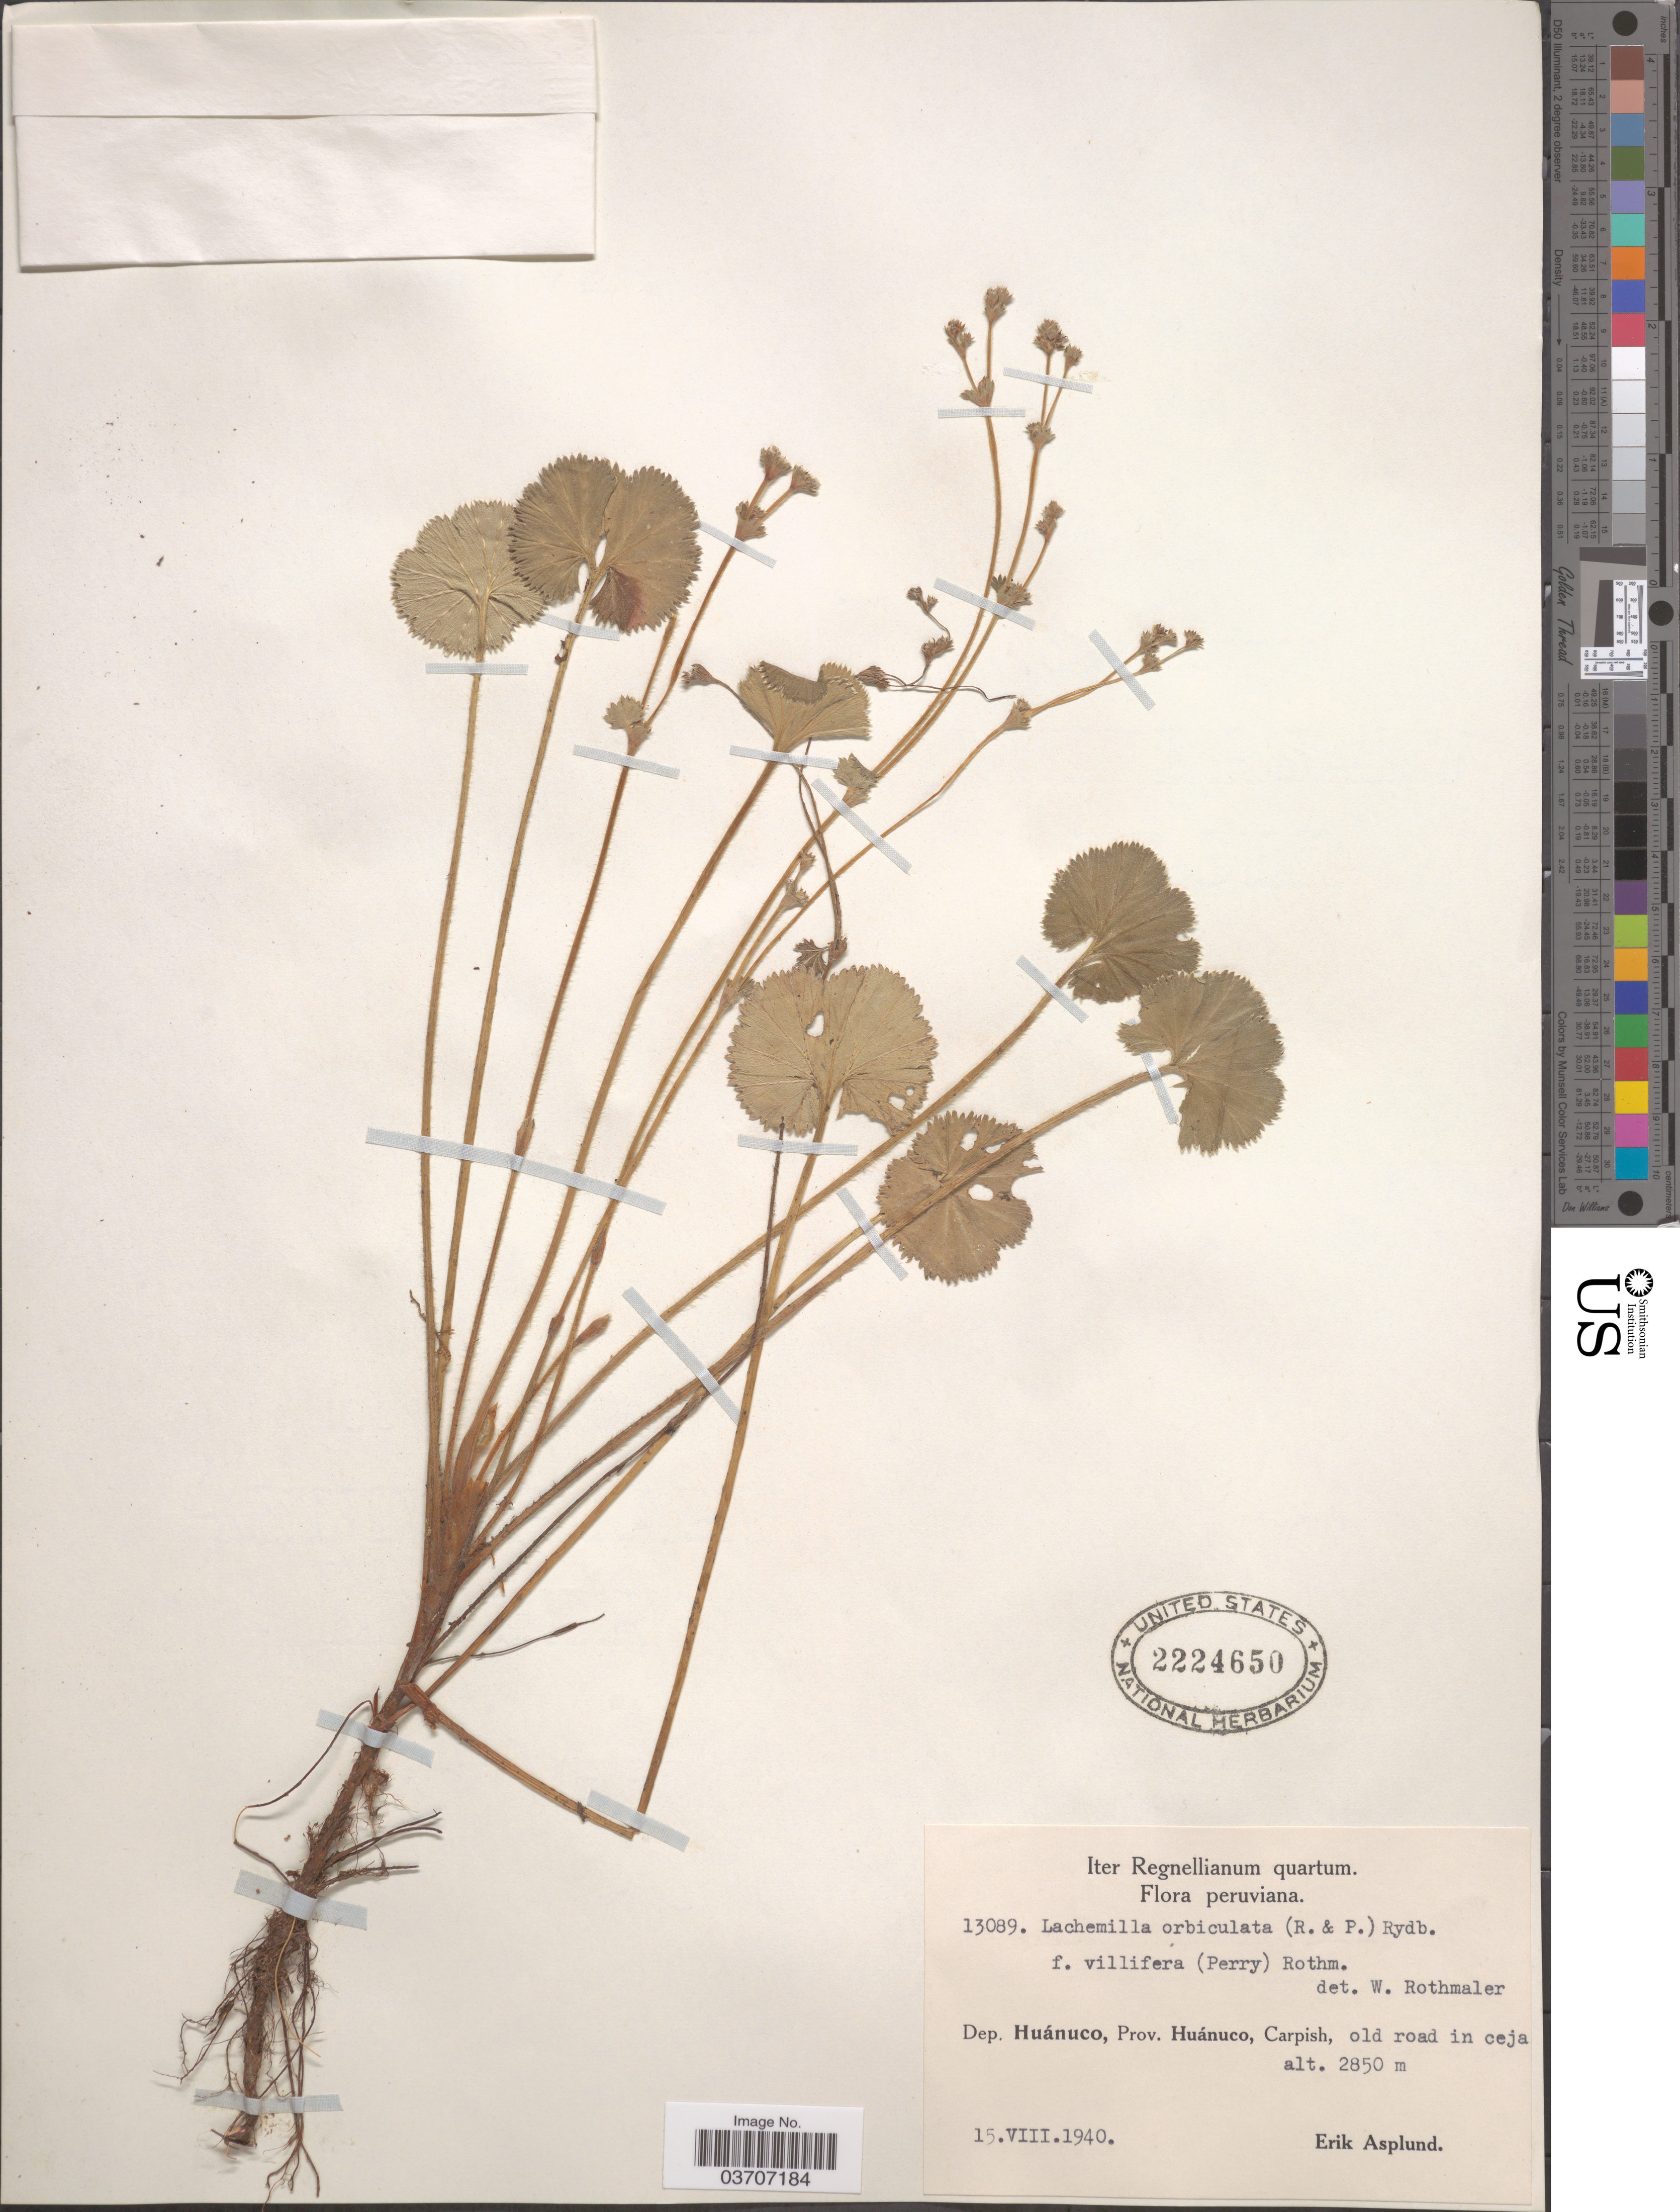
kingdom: Plantae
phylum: Tracheophyta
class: Magnoliopsida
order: Rosales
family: Rosaceae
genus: Lachemilla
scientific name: Lachemilla orbiculata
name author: (Ruiz & Pav.) Rydb.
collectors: E. Asplund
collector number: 13089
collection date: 1940-08-15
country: Peru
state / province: Huánuco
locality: Dep. Huánuco, Carpish.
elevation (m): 2850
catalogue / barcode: US 2224650